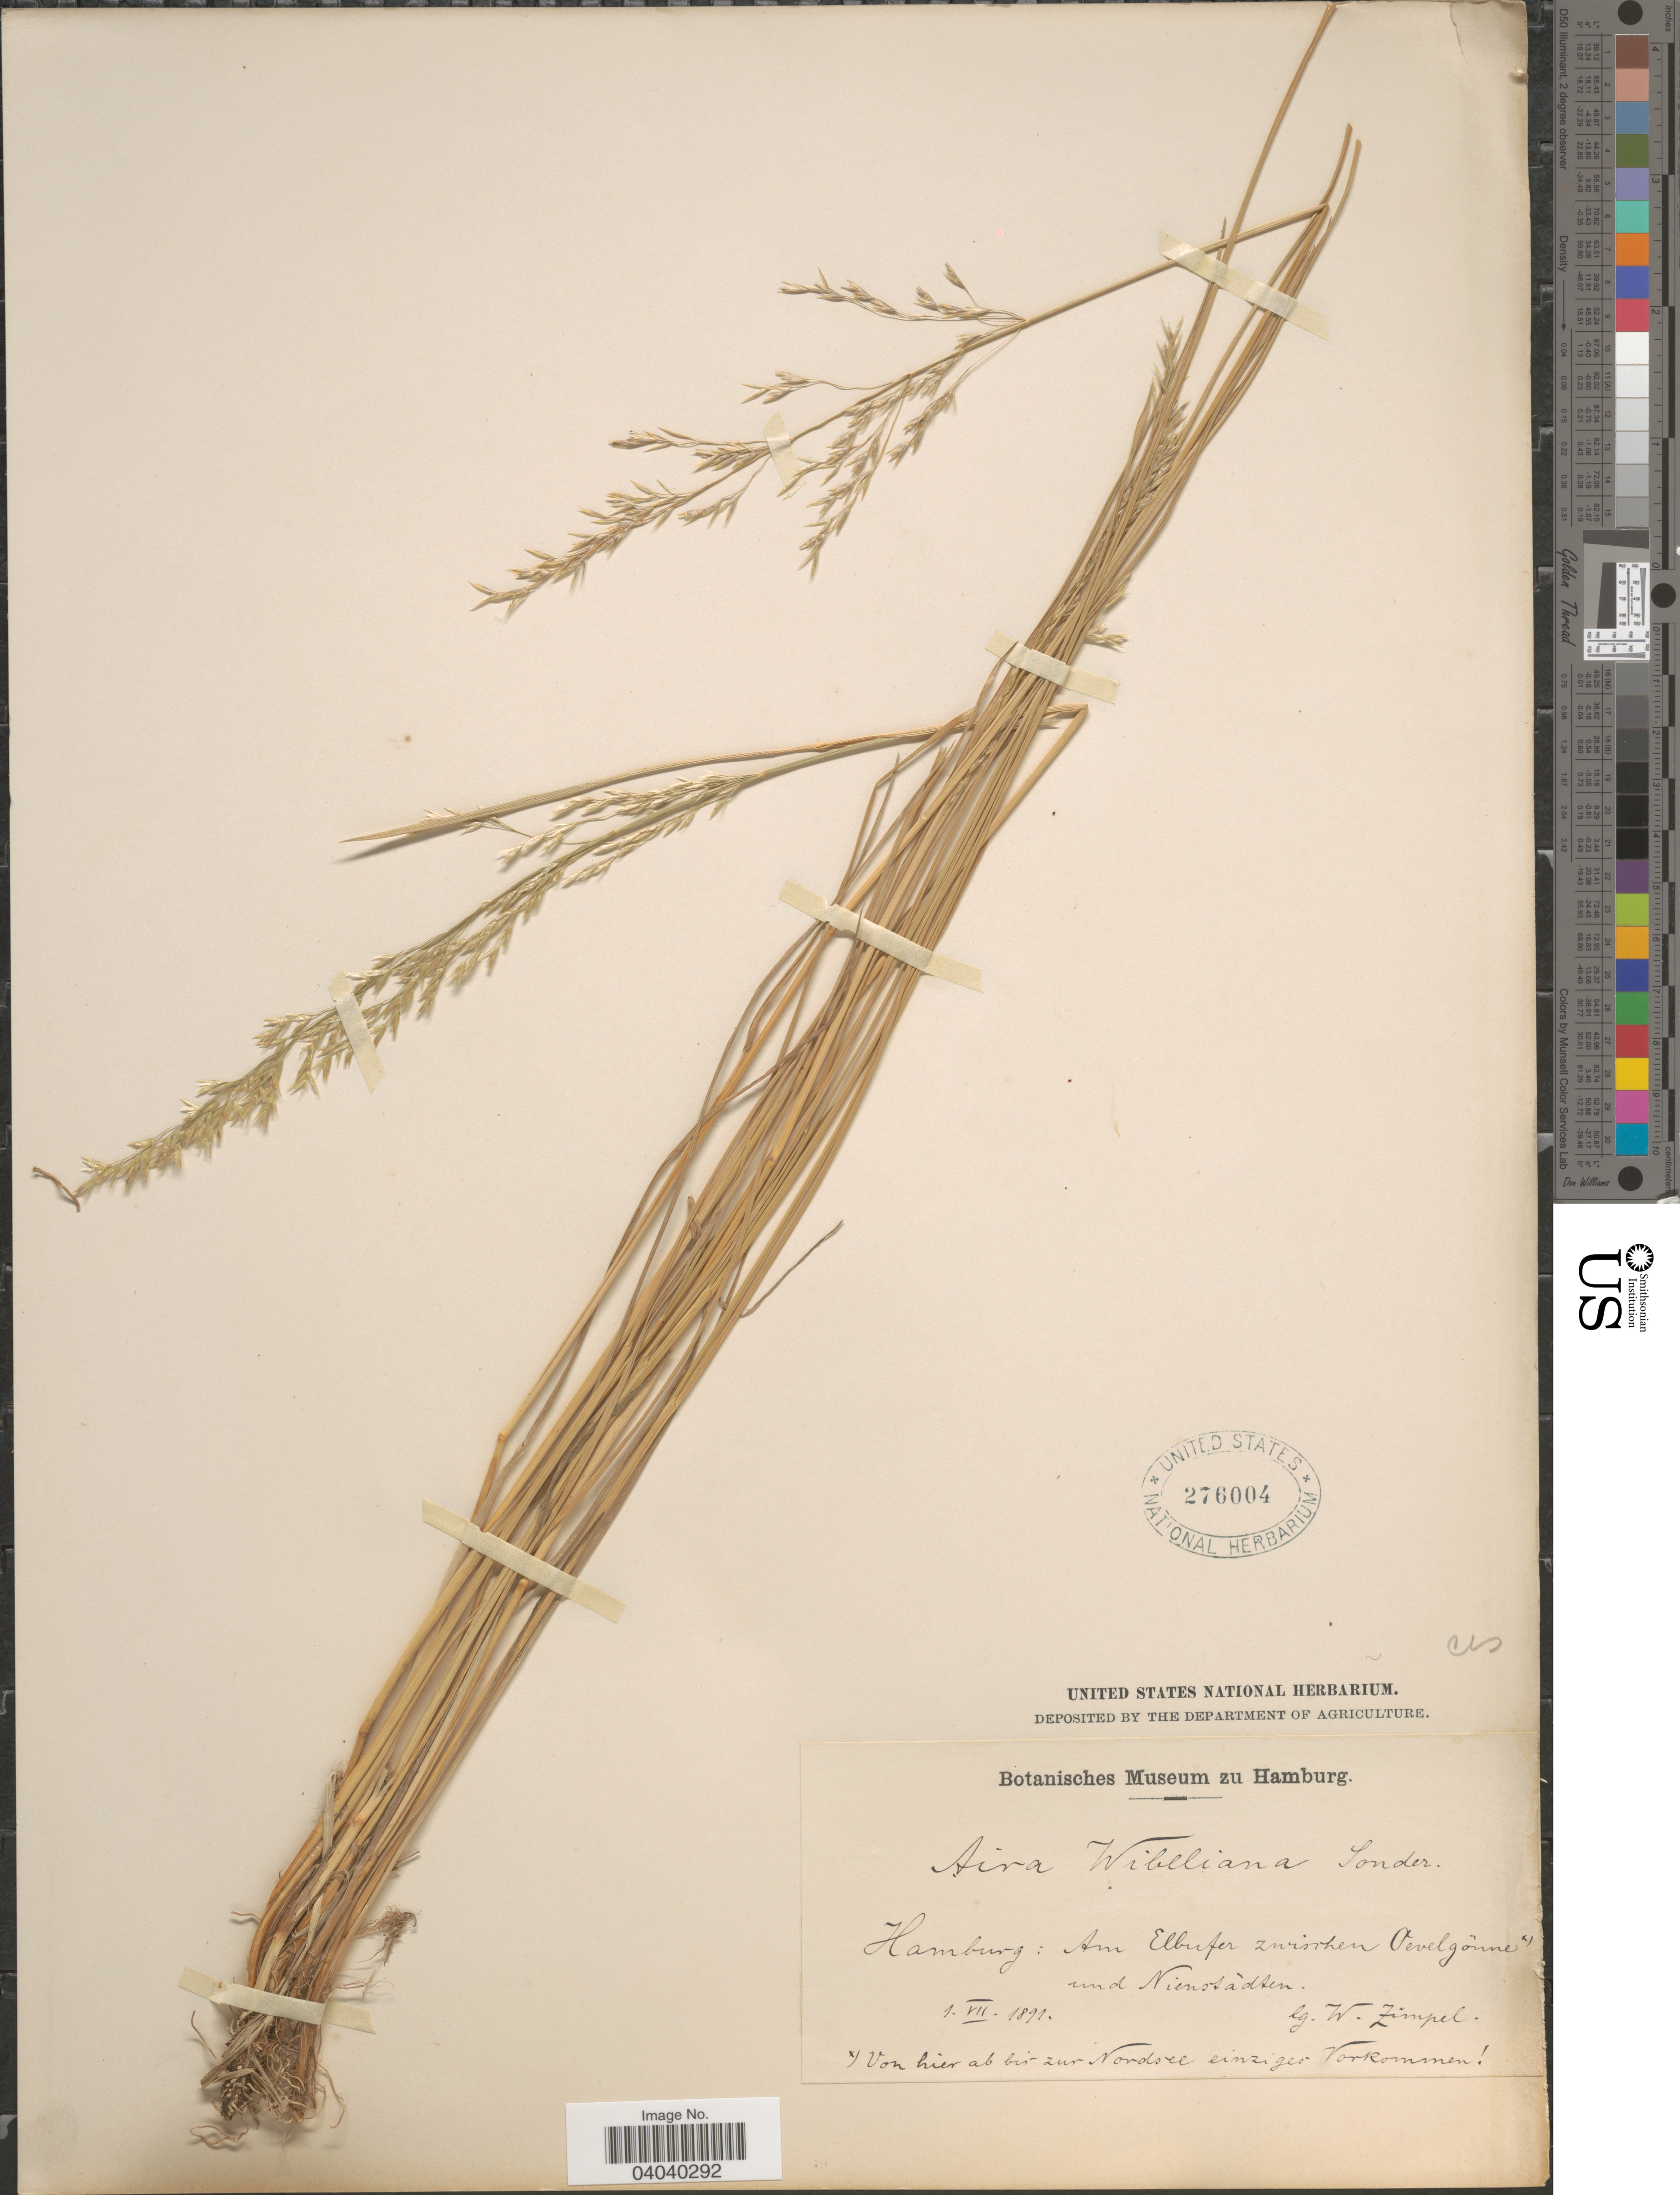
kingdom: Plantae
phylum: Tracheophyta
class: Liliopsida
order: Poales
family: Poaceae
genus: Deschampsia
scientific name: Deschampsia cespitosa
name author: (L.) P. Beauv.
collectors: W. Zimpel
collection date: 1899-07-01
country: Germany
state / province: Hamburg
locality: Am Elbufer zwischen Oevelgõnne und Nienstàdten.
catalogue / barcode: US 276004